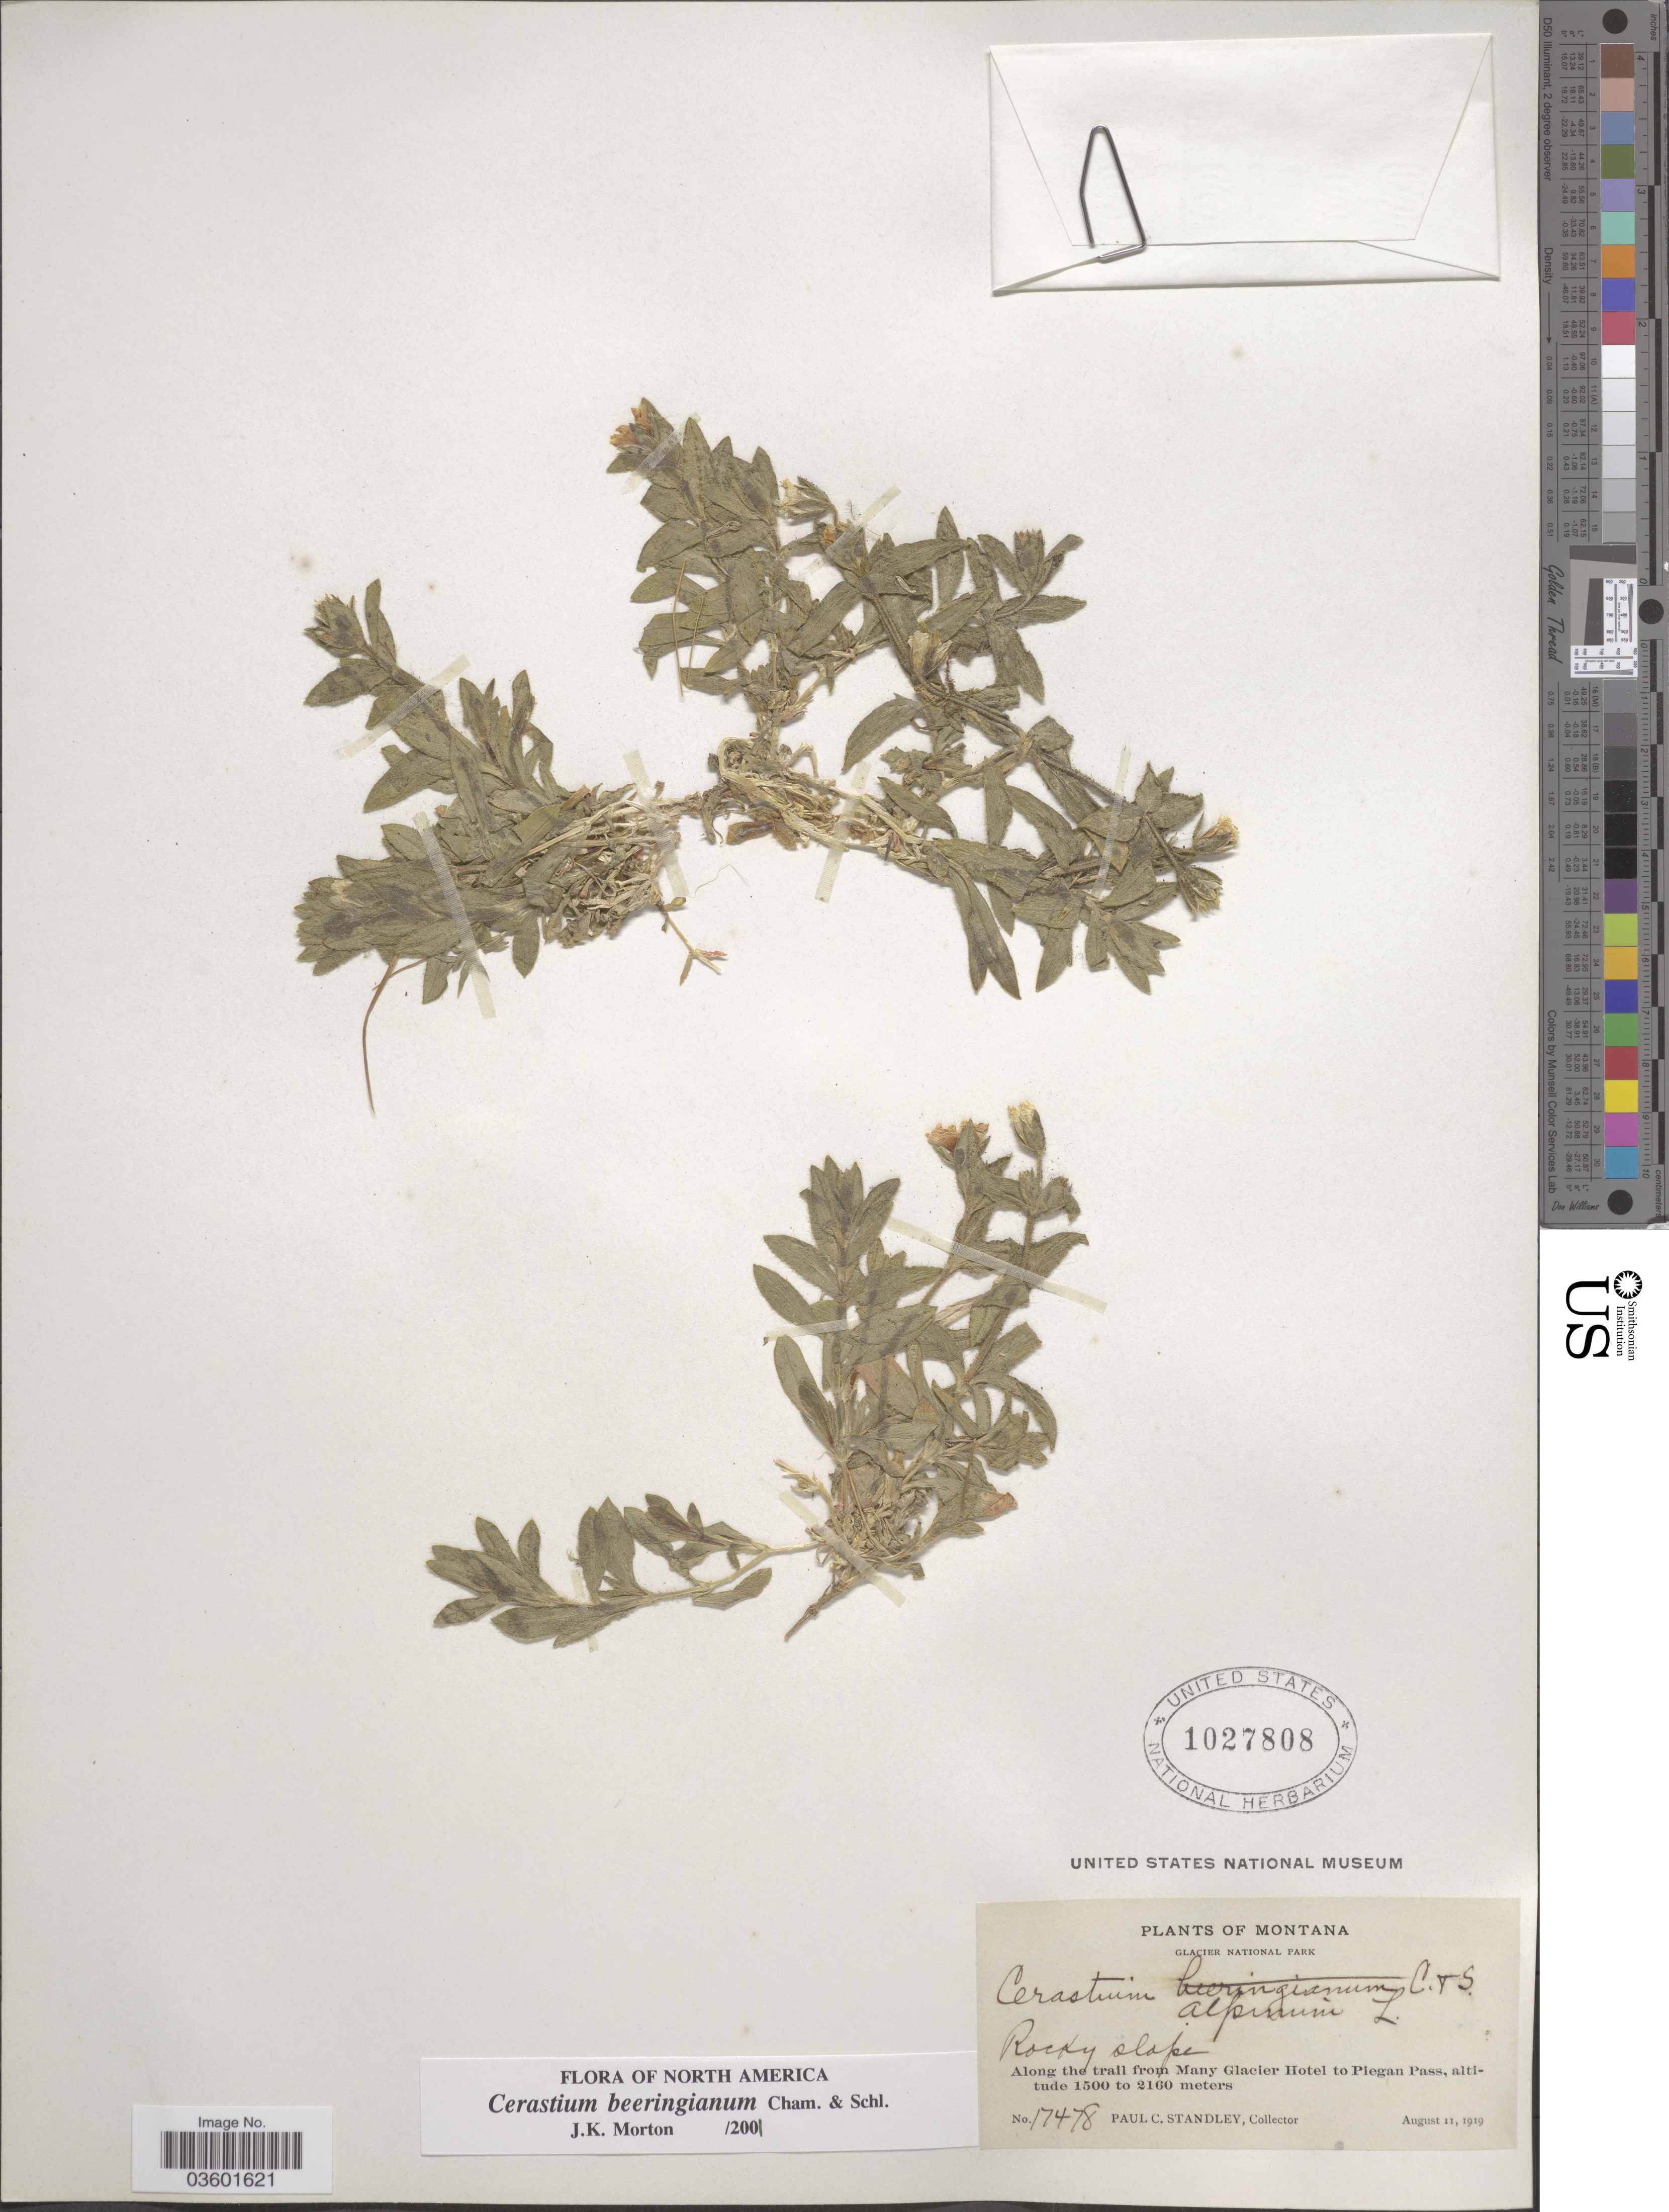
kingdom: Plantae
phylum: Tracheophyta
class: Magnoliopsida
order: Caryophyllales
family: Caryophyllaceae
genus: Cerastium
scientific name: Cerastium beeringianum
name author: Cham. & Schltdl.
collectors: P. C. Standley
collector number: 17478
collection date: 1919-08-11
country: United States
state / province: Montana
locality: Glacier National Park. Along the trail from Many Glacier Hotel to Piegan Pass.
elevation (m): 1500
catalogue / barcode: US 1027808